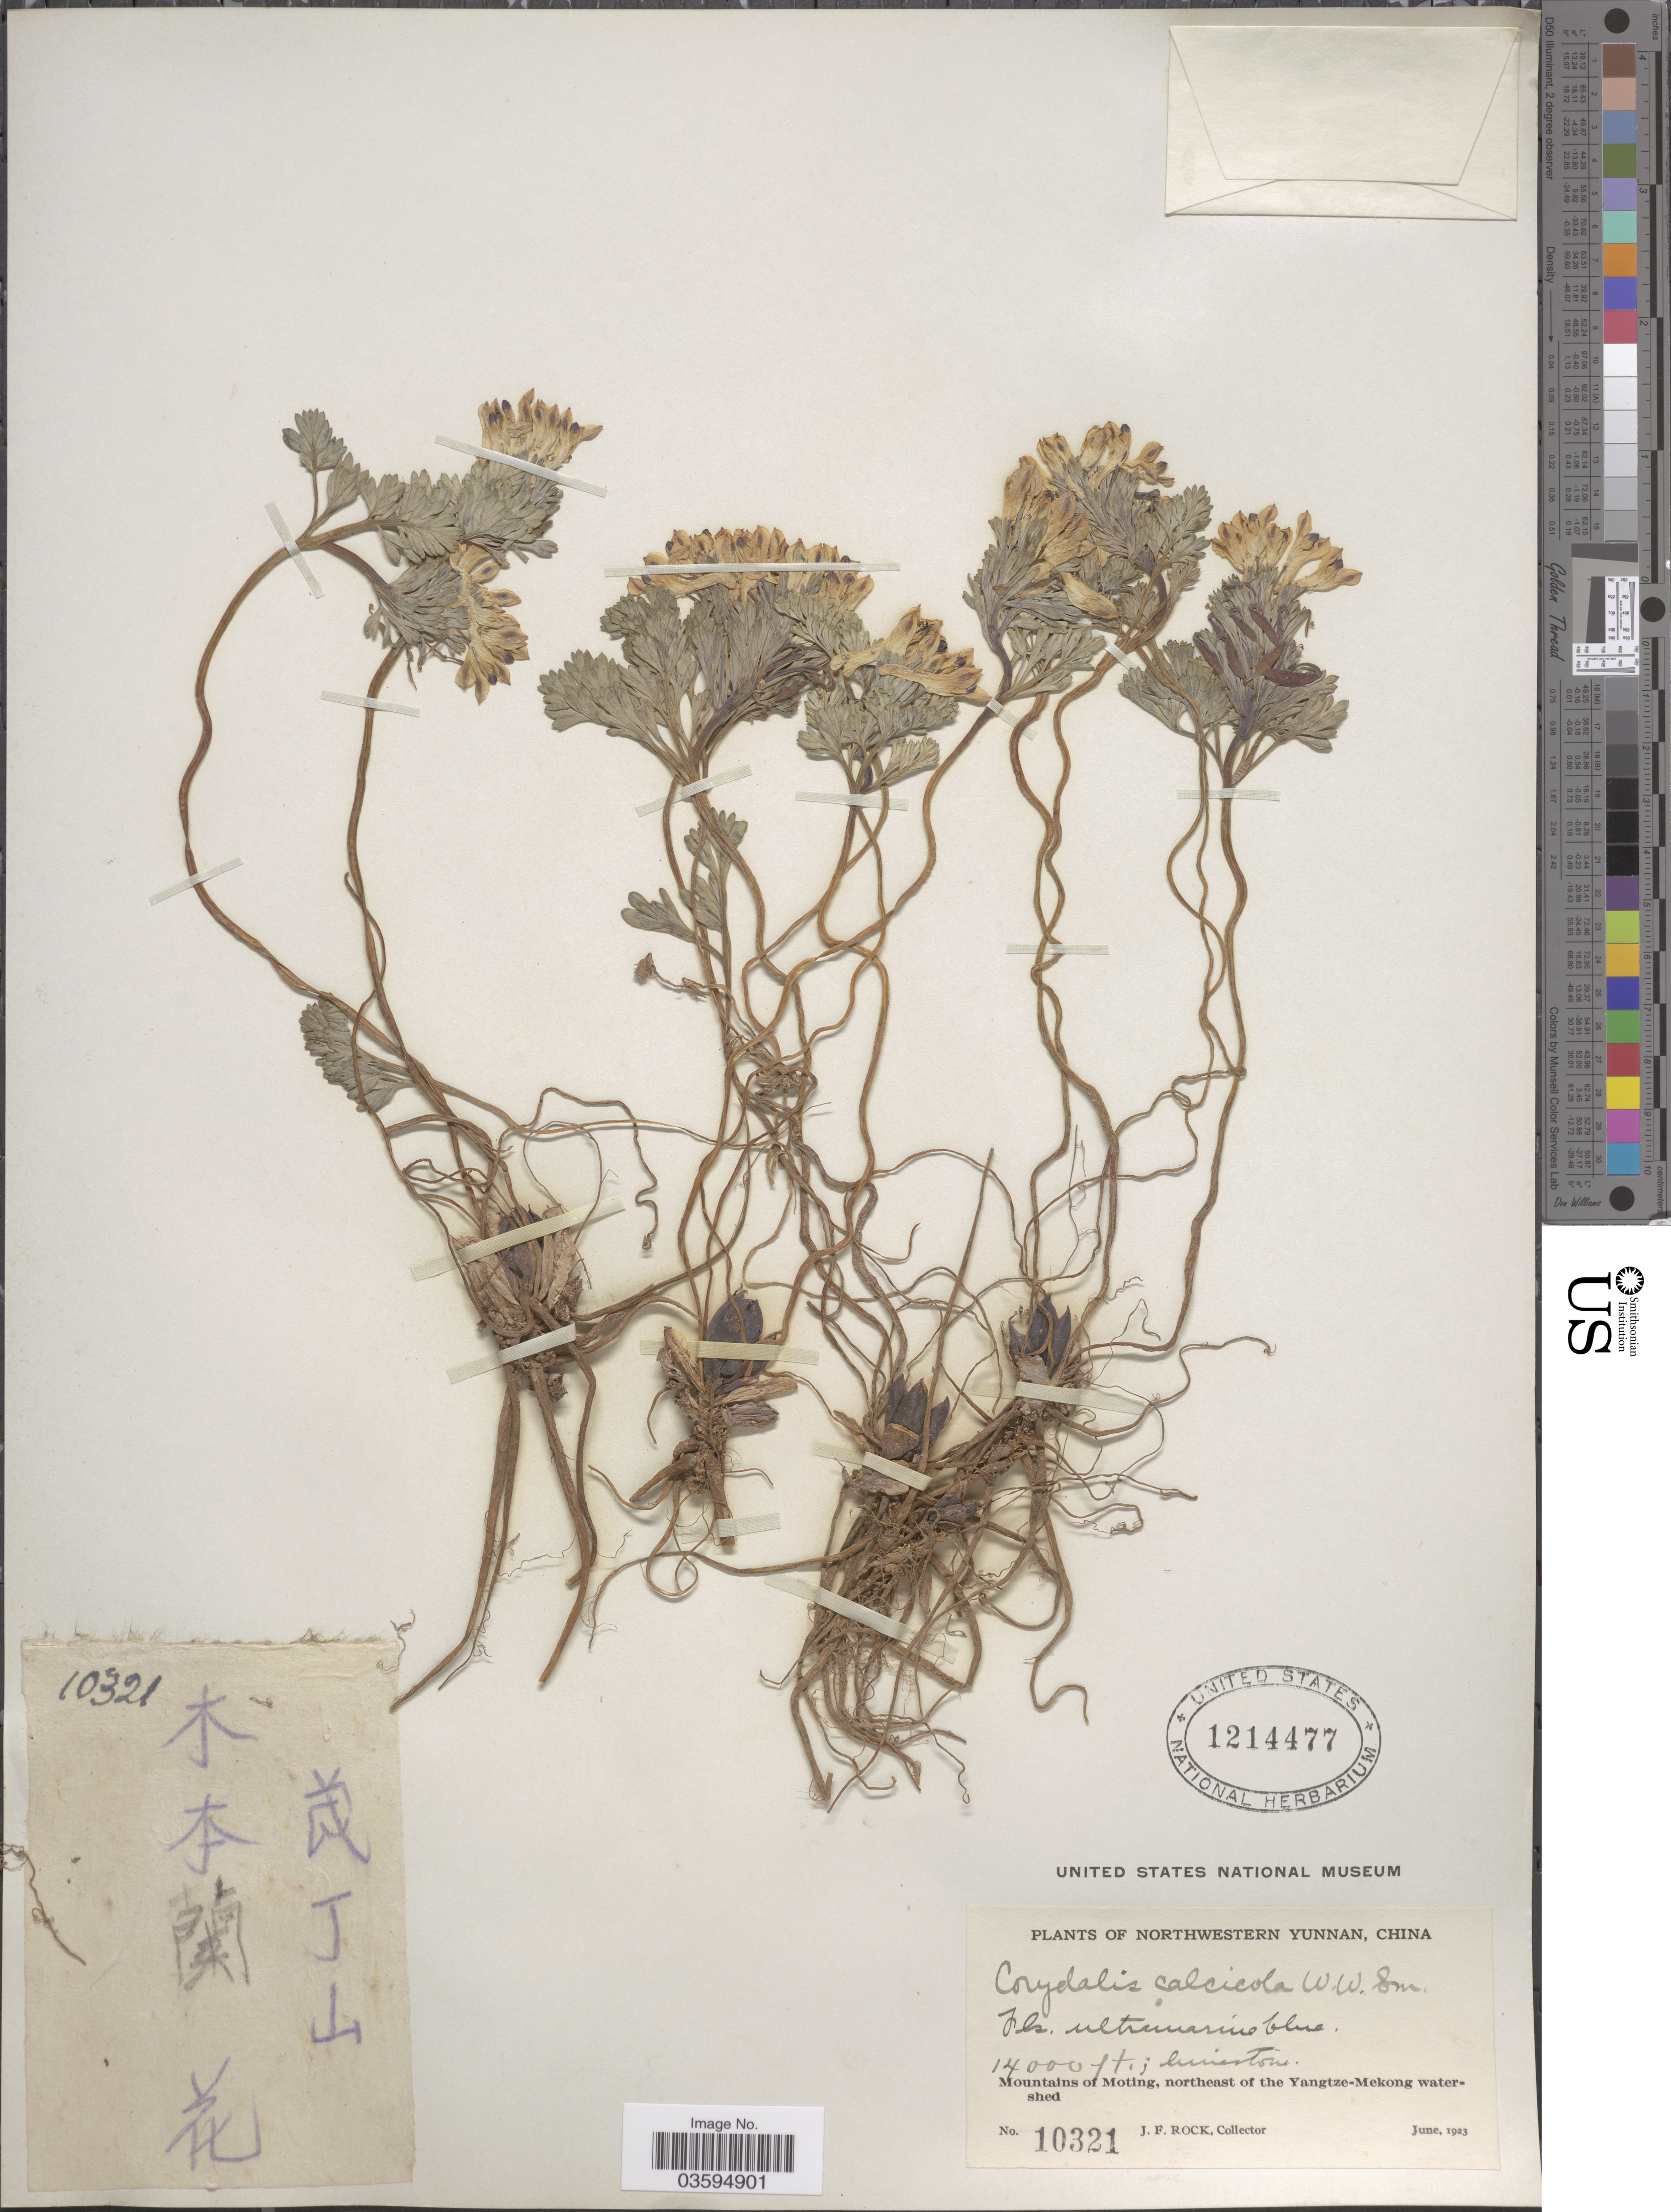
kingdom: Plantae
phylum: Tracheophyta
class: Magnoliopsida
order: Ranunculales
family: Papaveraceae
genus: Corydalis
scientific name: Corydalis adrienii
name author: Prain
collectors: J. Rock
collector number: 10321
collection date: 1923-06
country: China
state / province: Yunnan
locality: Northwestern Yunnan. Mountains of Moting, northeast of the Yangtze-Mekong watershed.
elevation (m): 4267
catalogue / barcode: US 1214477